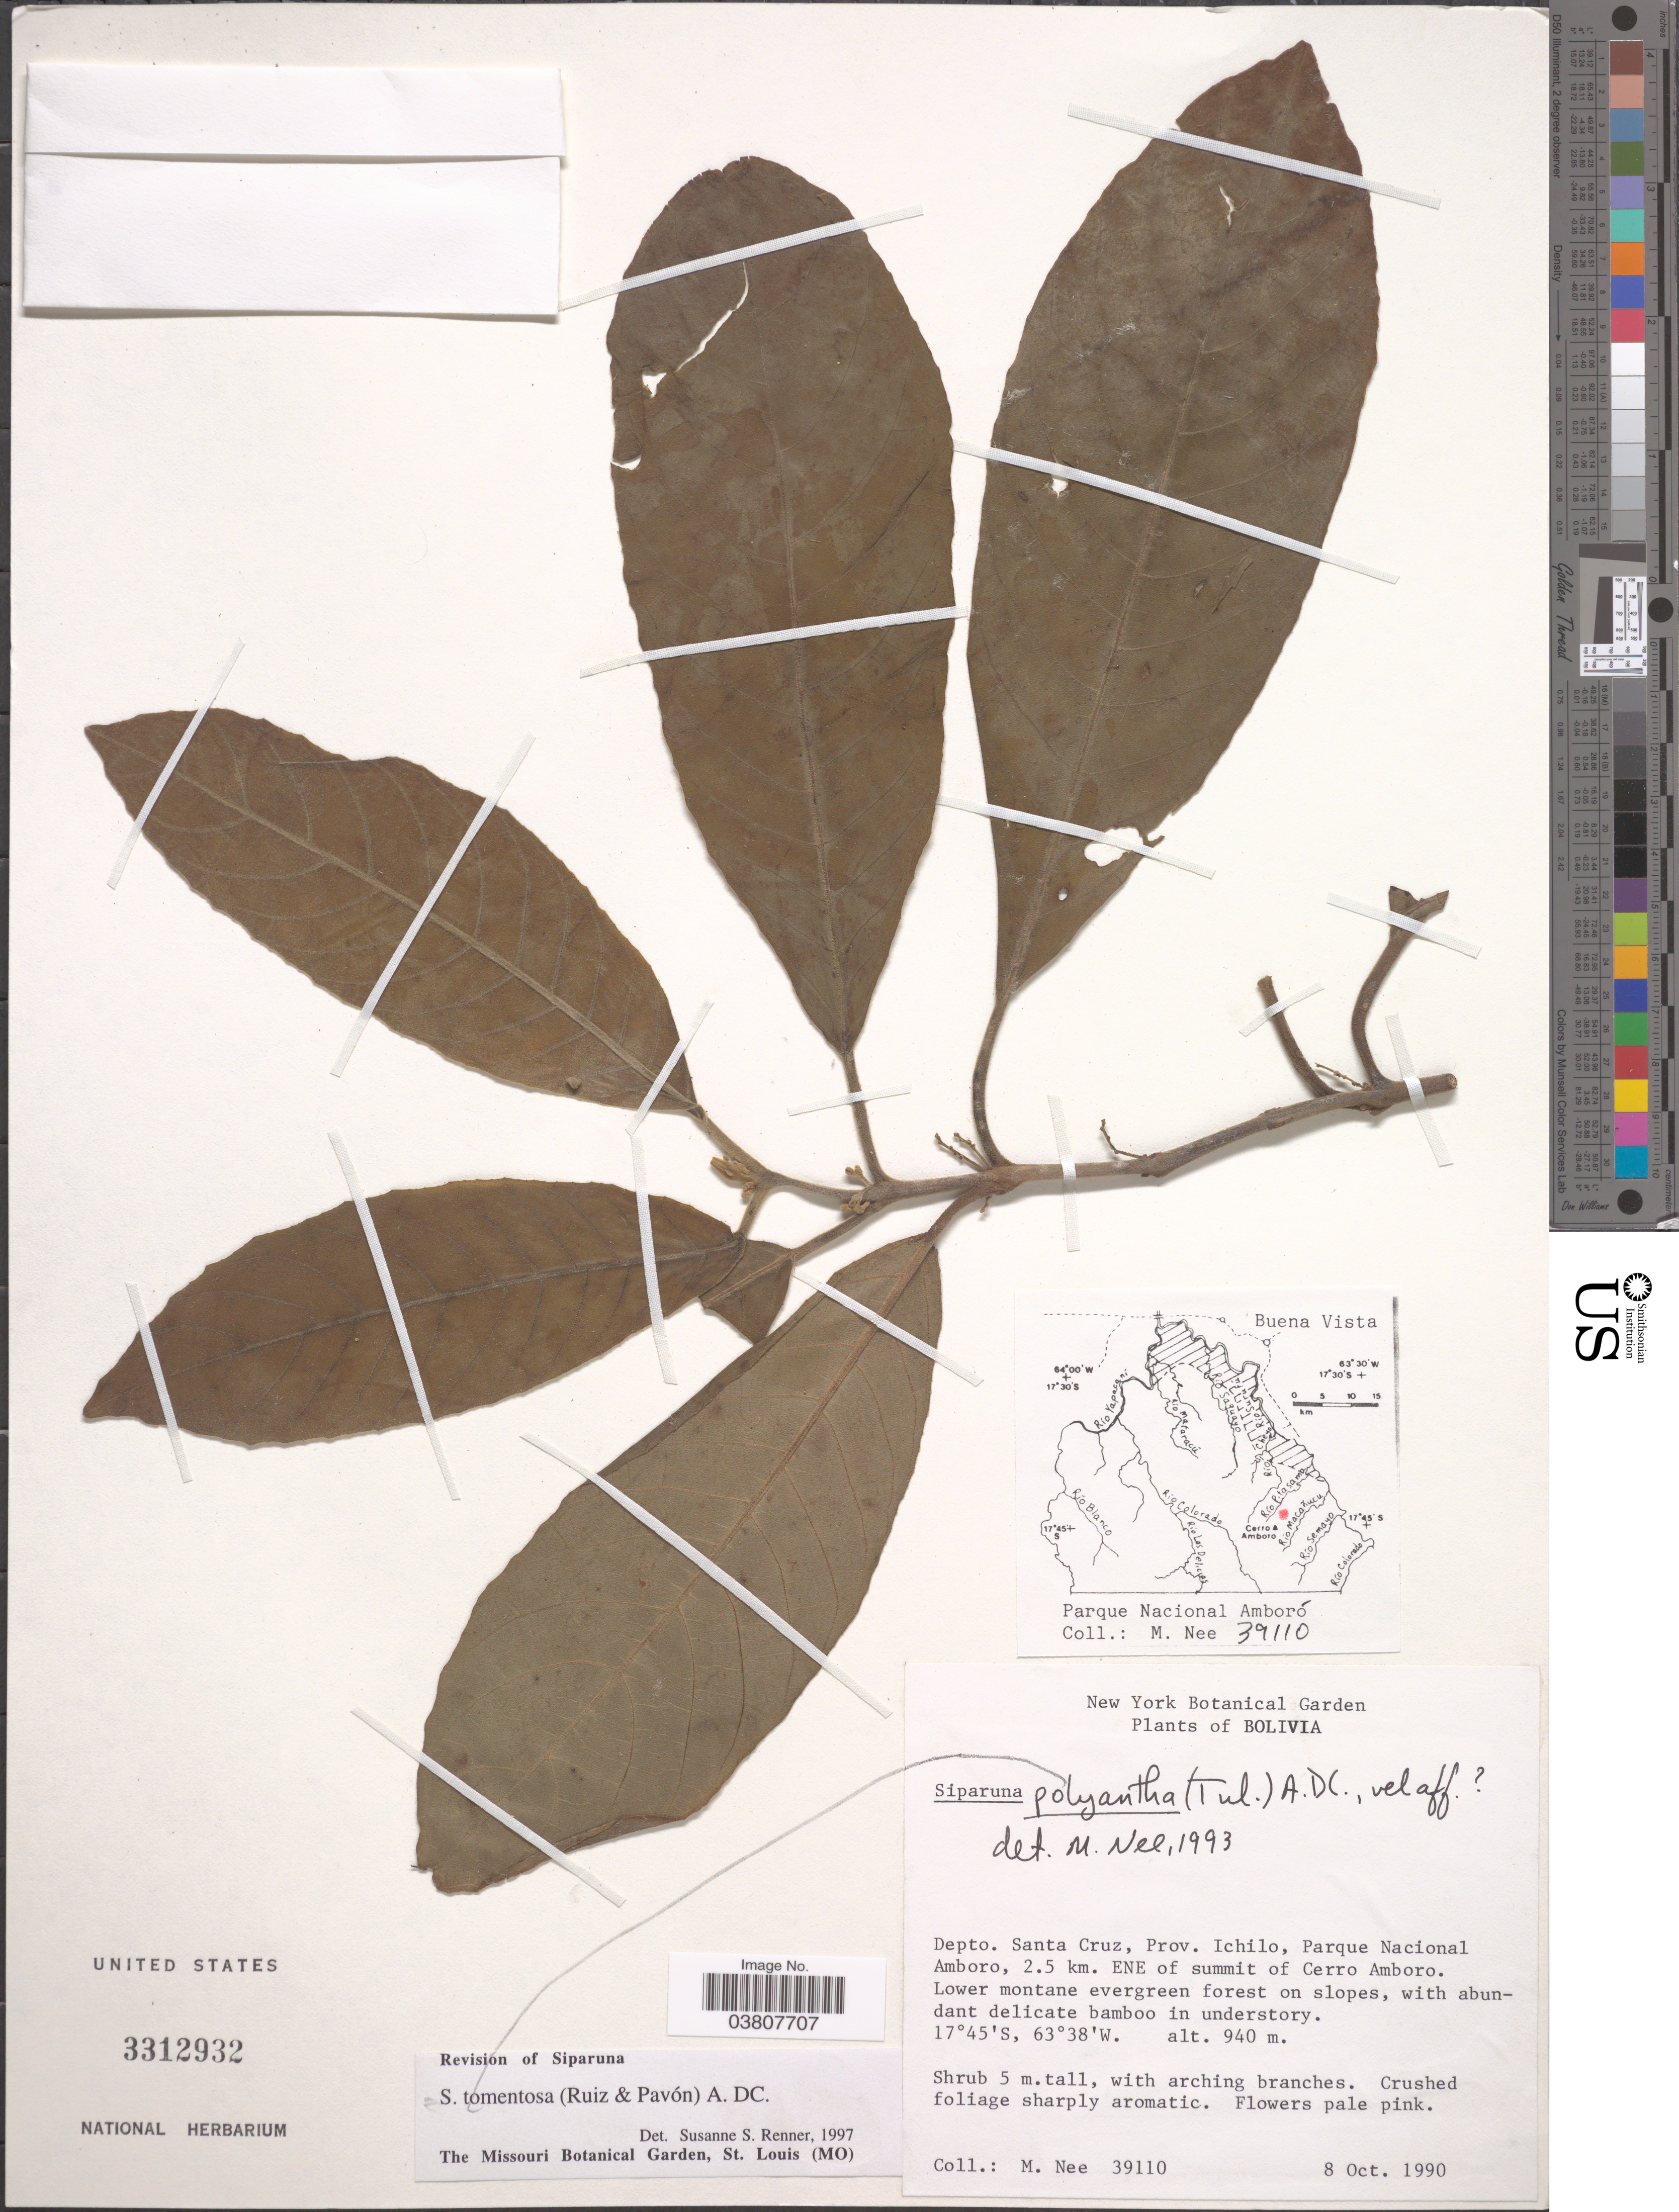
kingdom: Plantae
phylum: Tracheophyta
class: Magnoliopsida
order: Laurales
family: Siparunaceae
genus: Siparuna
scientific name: Siparuna tomentosa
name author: Perkins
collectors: M. Nee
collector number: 39110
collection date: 1990-10-08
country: Bolivia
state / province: Santa Cruz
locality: Depto. Santa Cruz, Prov. Ichilo, Parque Nacional Amboro, 2.5 km. ENE of summit of Cerro Amboro. On slopes.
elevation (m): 940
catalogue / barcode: US 3312932